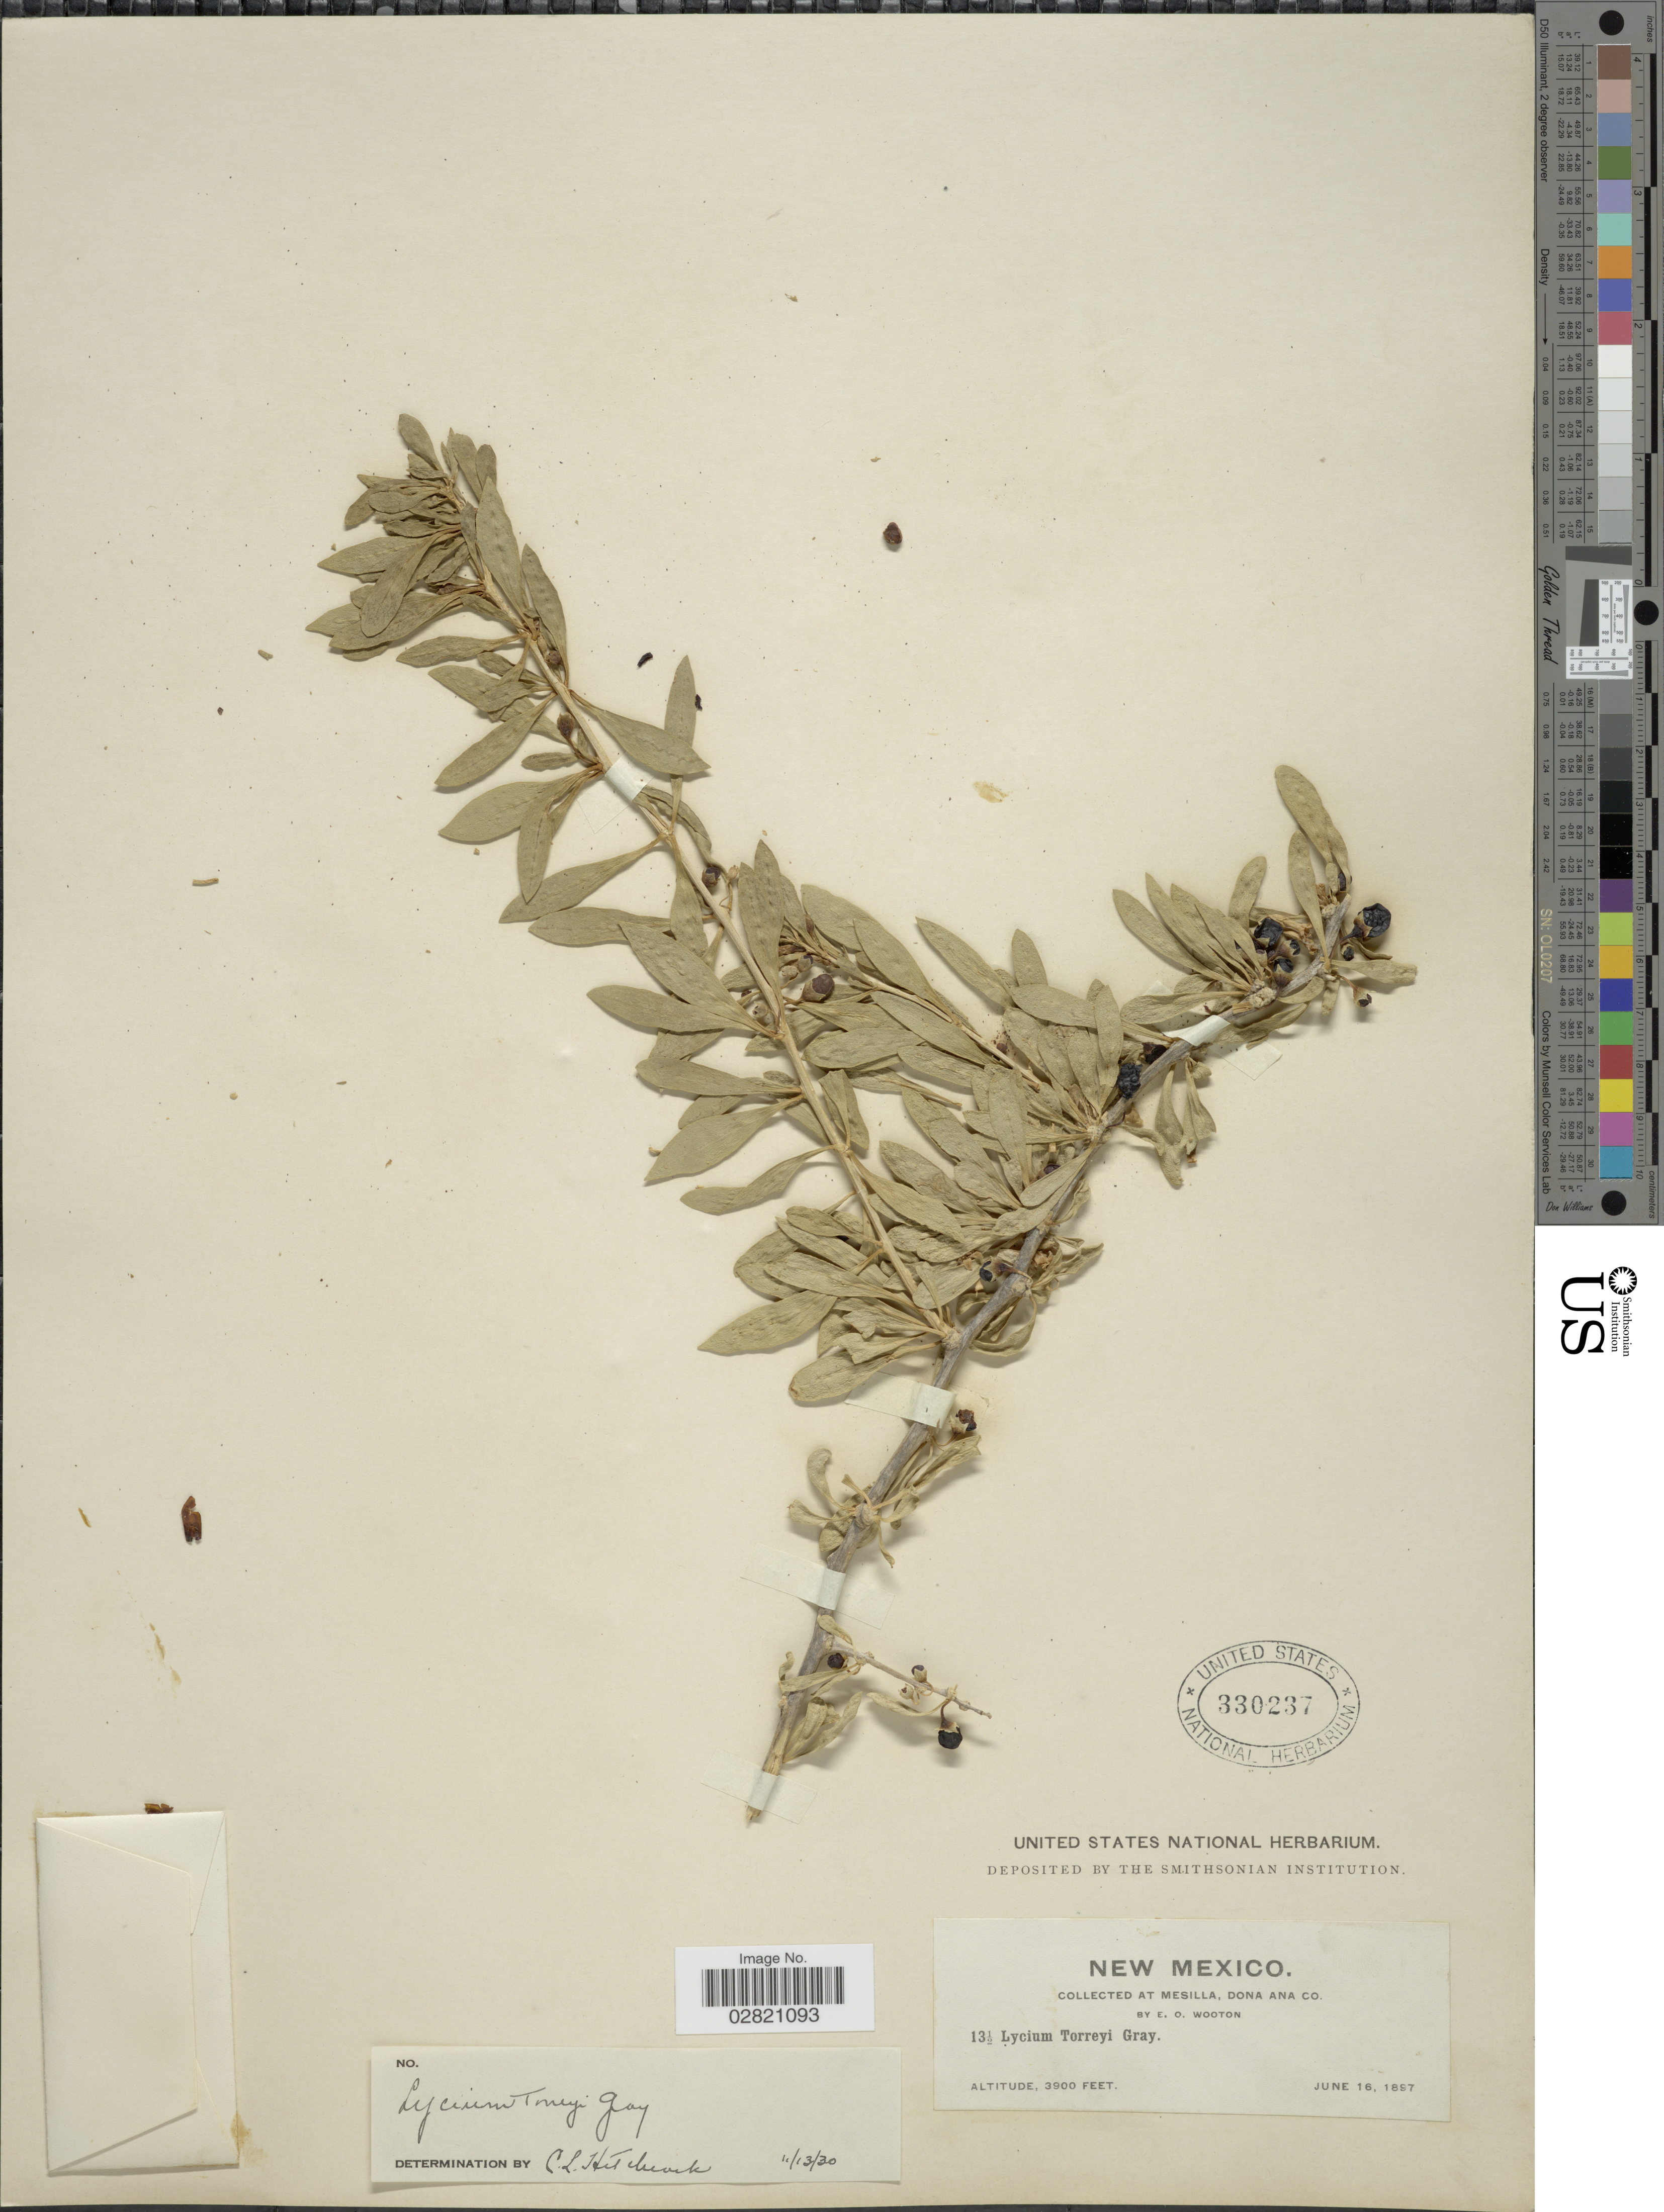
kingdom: Plantae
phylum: Tracheophyta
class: Magnoliopsida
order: Solanales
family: Solanaceae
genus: Lycium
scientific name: Lycium torreyi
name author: A. Gray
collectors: E. O. Wooton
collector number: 13½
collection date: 1897-06-16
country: United States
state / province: New Mexico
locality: At Mesilla, Dona Ana Co.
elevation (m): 1189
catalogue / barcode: US 330237